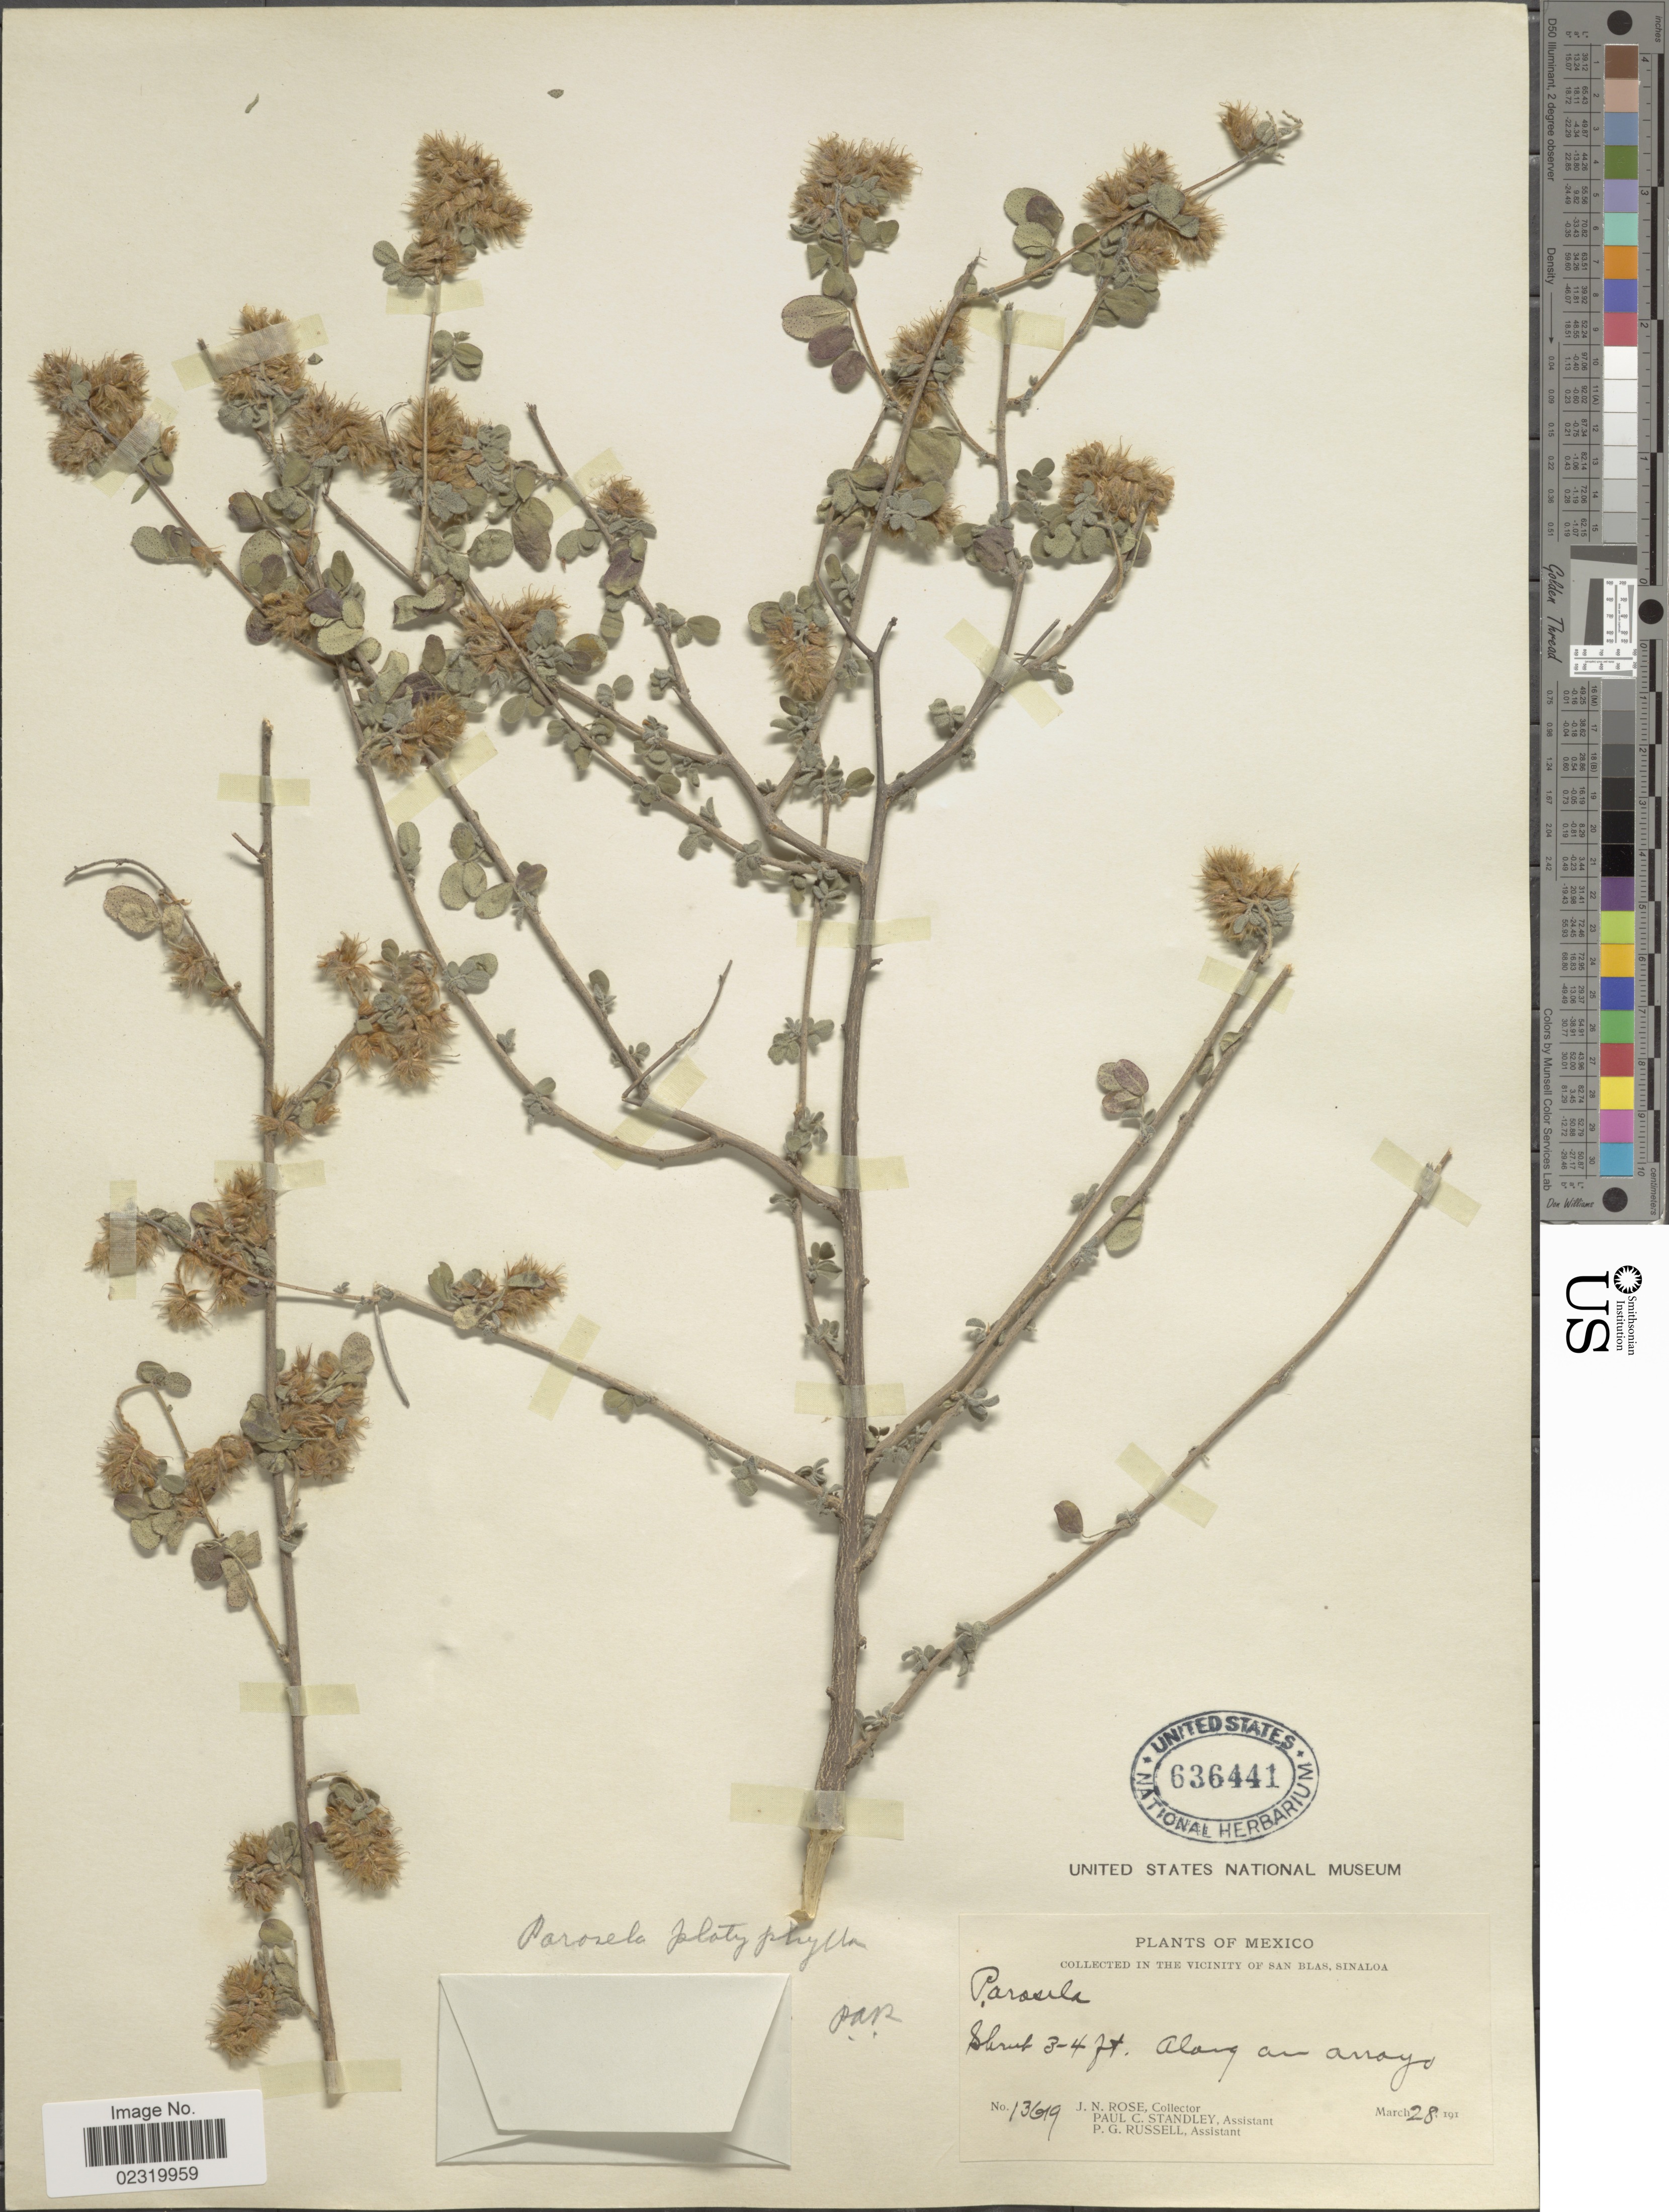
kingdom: Plantae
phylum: Tracheophyta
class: Magnoliopsida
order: Fabales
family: Fabaceae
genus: Dalea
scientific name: Dalea occidentalis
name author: (Rydb.) L. Riley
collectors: J. N. Rose, P. C. Standley & P. G. Russell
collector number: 13619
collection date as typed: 191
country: Mexico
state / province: Sinaloa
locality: Vicinity of San Blas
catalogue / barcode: US 636441